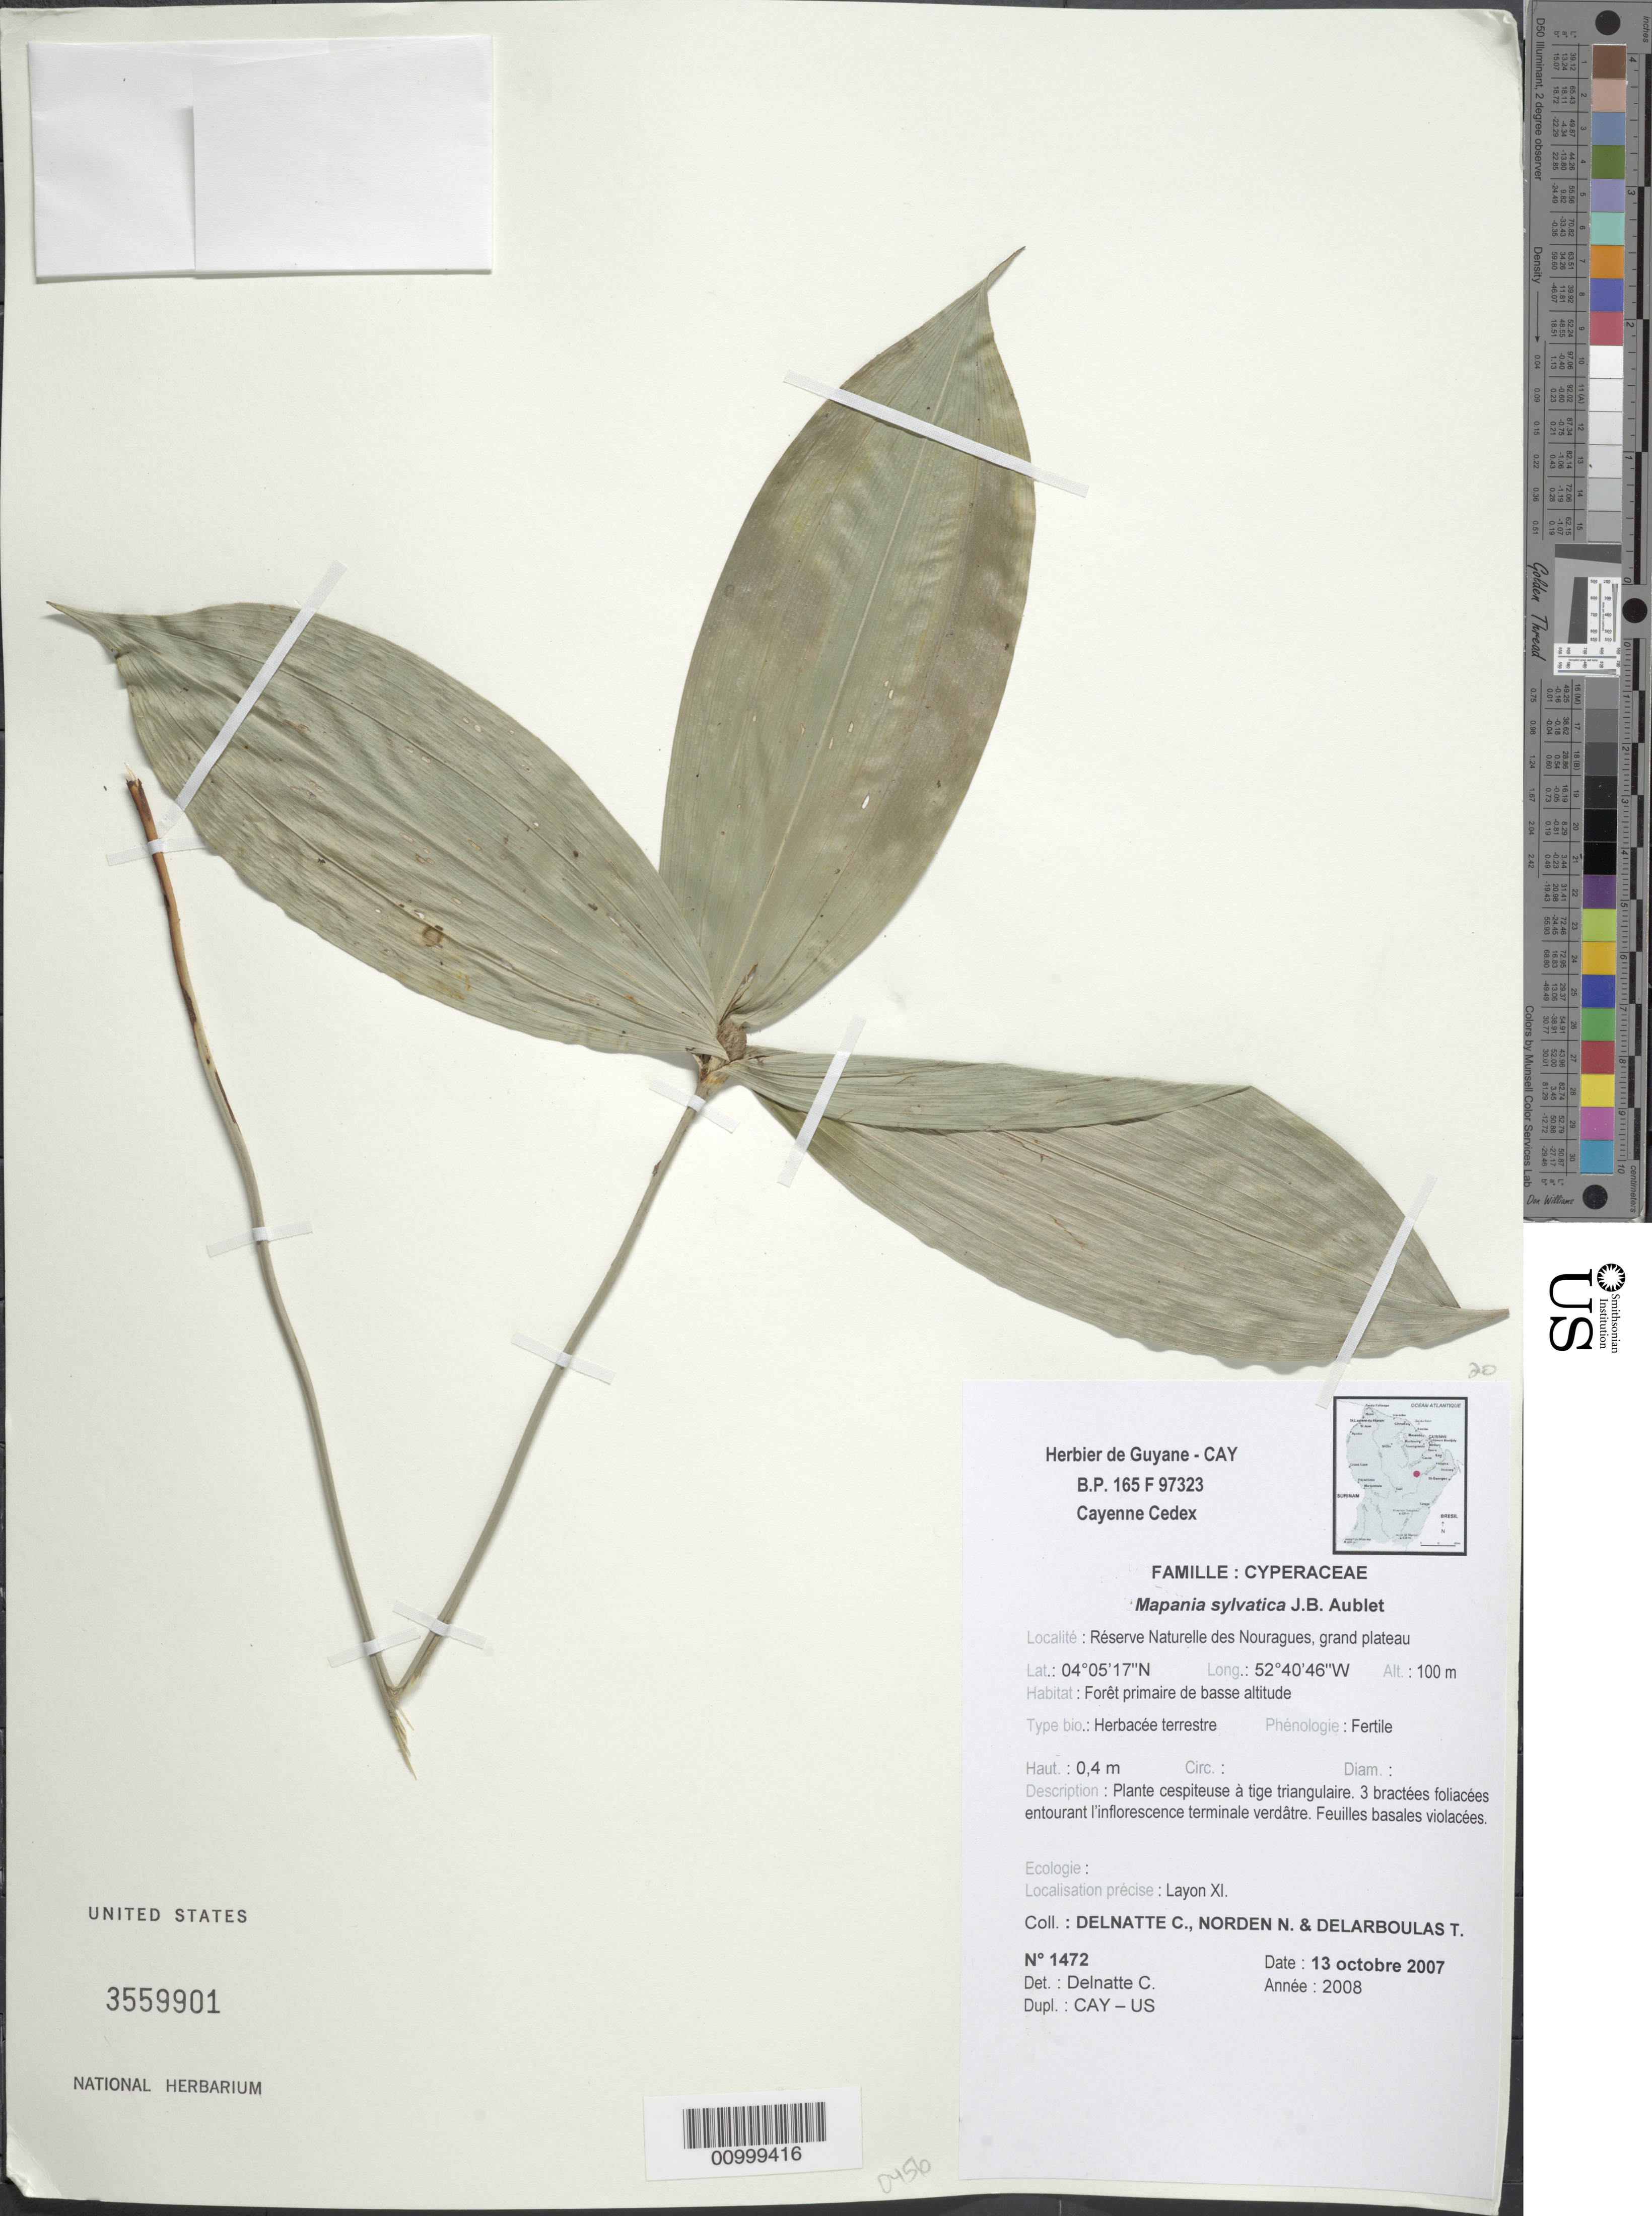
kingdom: Plantae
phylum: Tracheophyta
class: Liliopsida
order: Poales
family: Cyperaceae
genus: Mapania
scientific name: Mapania sylvatica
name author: Aubl.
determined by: Delnatte, C.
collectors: C. Delnatte, N. Norden & T. Delarboulas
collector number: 1472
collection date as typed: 13-Oct-07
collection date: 2007-10-13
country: French Guiana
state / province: Cayenne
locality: Reserve Naturelle des Nouragues, grand plateau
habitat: Foret primaire de basse altitude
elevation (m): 100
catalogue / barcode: US 3559901